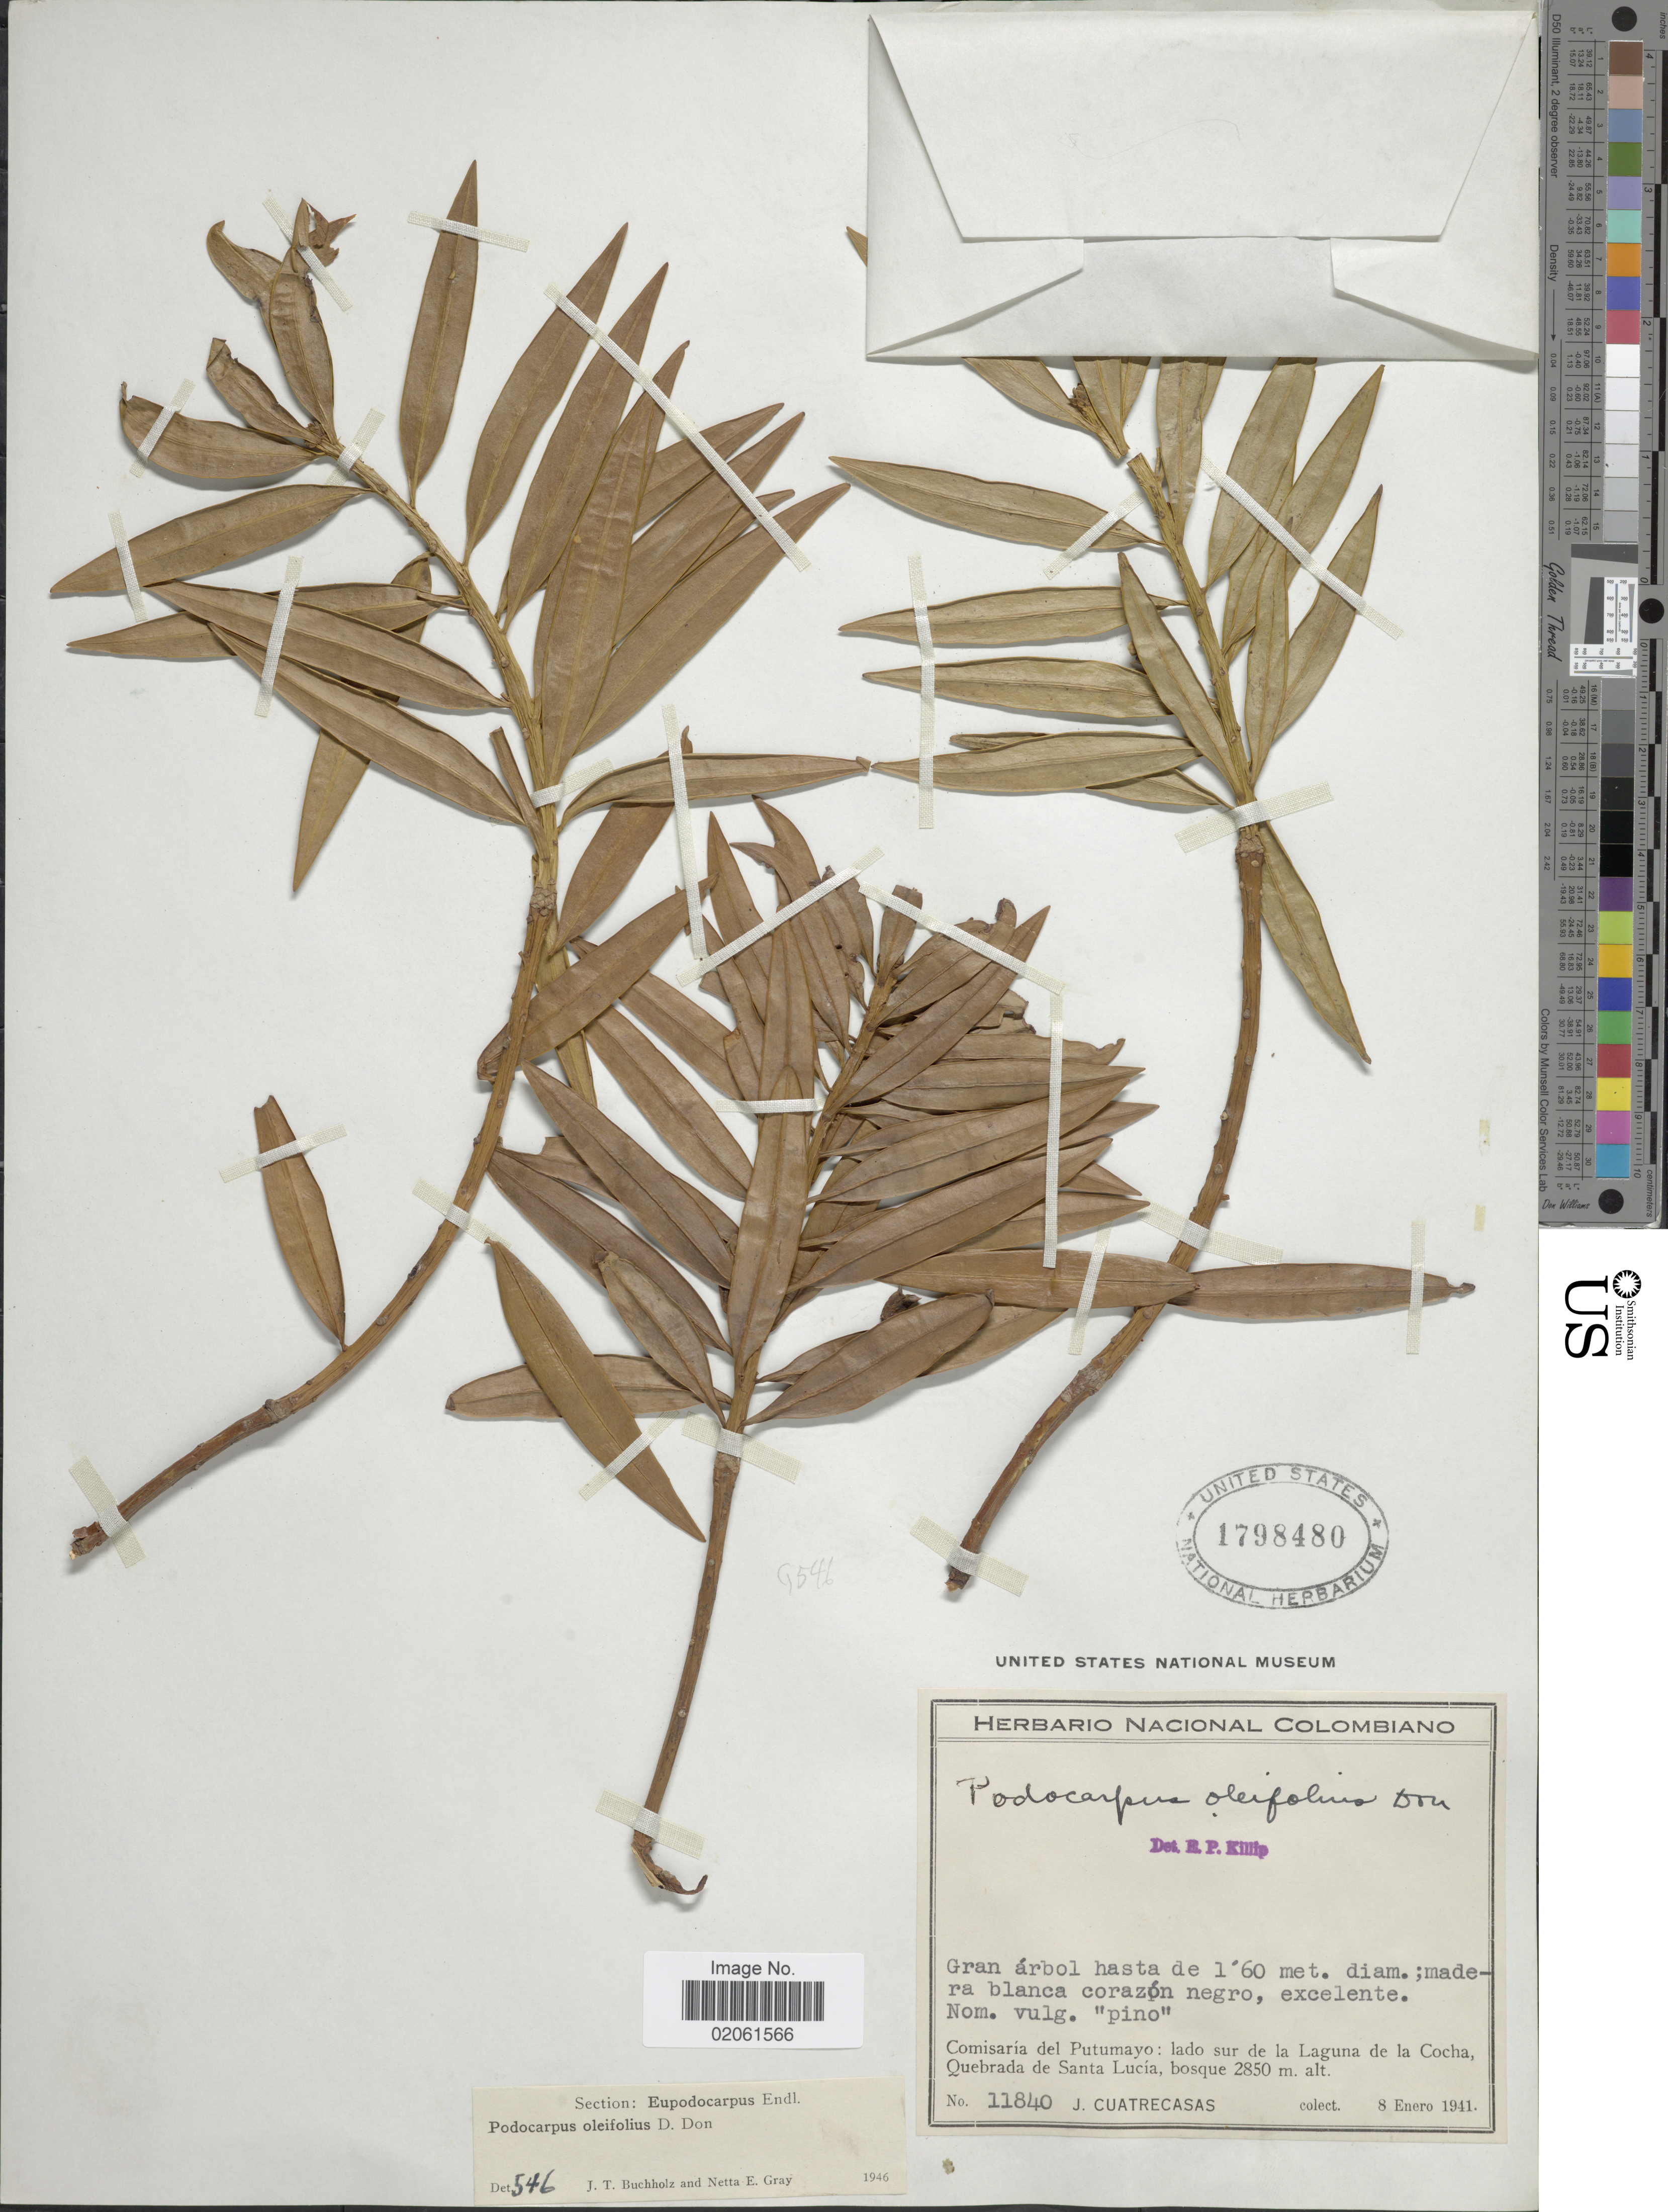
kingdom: Plantae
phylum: Tracheophyta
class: Pinopsida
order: Pinales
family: Podocarpaceae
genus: Podocarpus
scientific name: Podocarpus oleifolius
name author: D. Don ex Lamb.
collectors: J. Cuatrecasas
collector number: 11840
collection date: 1941-01-08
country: Colombia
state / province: Putumayo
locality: Comisaria del Putumayo; lado sur de la Laguna de la Cocha, Quebrada de Santa Lucia.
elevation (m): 2850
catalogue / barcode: US 1798480